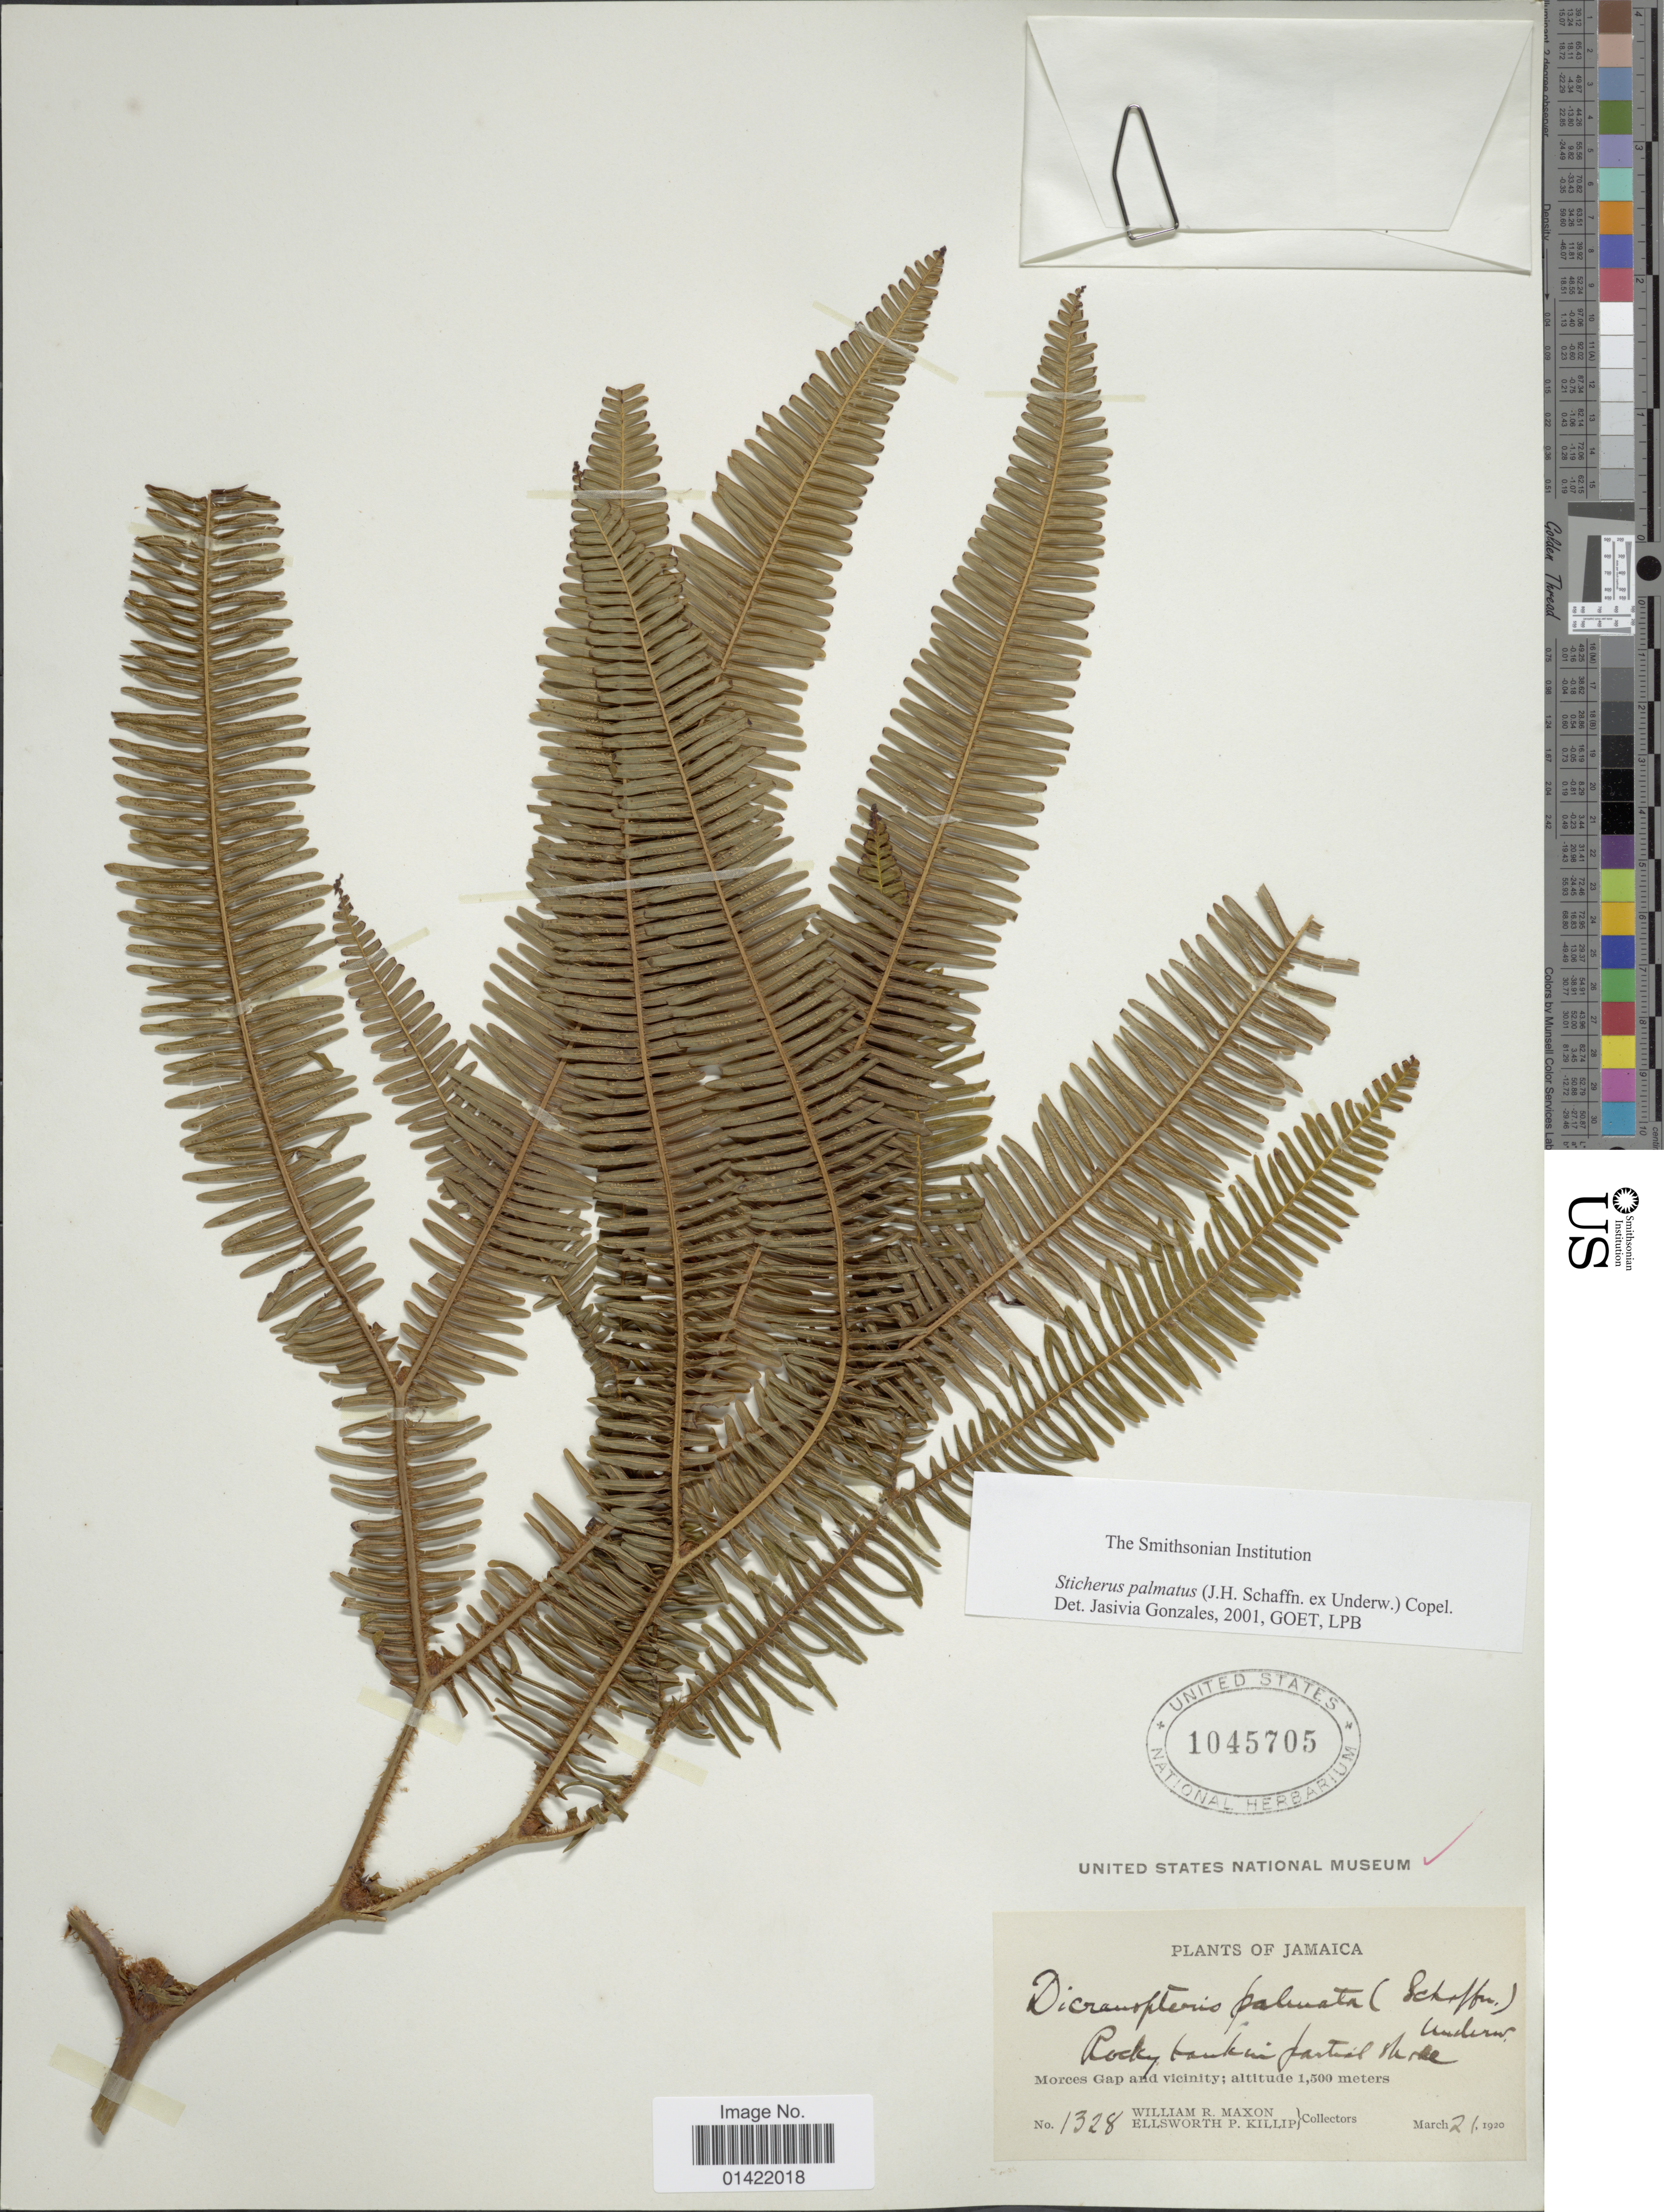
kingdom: Plantae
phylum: Tracheophyta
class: Polypodiopsida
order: Gleicheniales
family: Gleicheniaceae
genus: Sticherus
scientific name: Sticherus furcatus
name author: (L.) Ching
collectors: W. R. Maxon & E. P. Killip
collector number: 1328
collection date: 1920-03-21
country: Jamaica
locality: Rocky bank in fartail shore. Morces Gap and vicinity.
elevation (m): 1500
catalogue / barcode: US 1045705